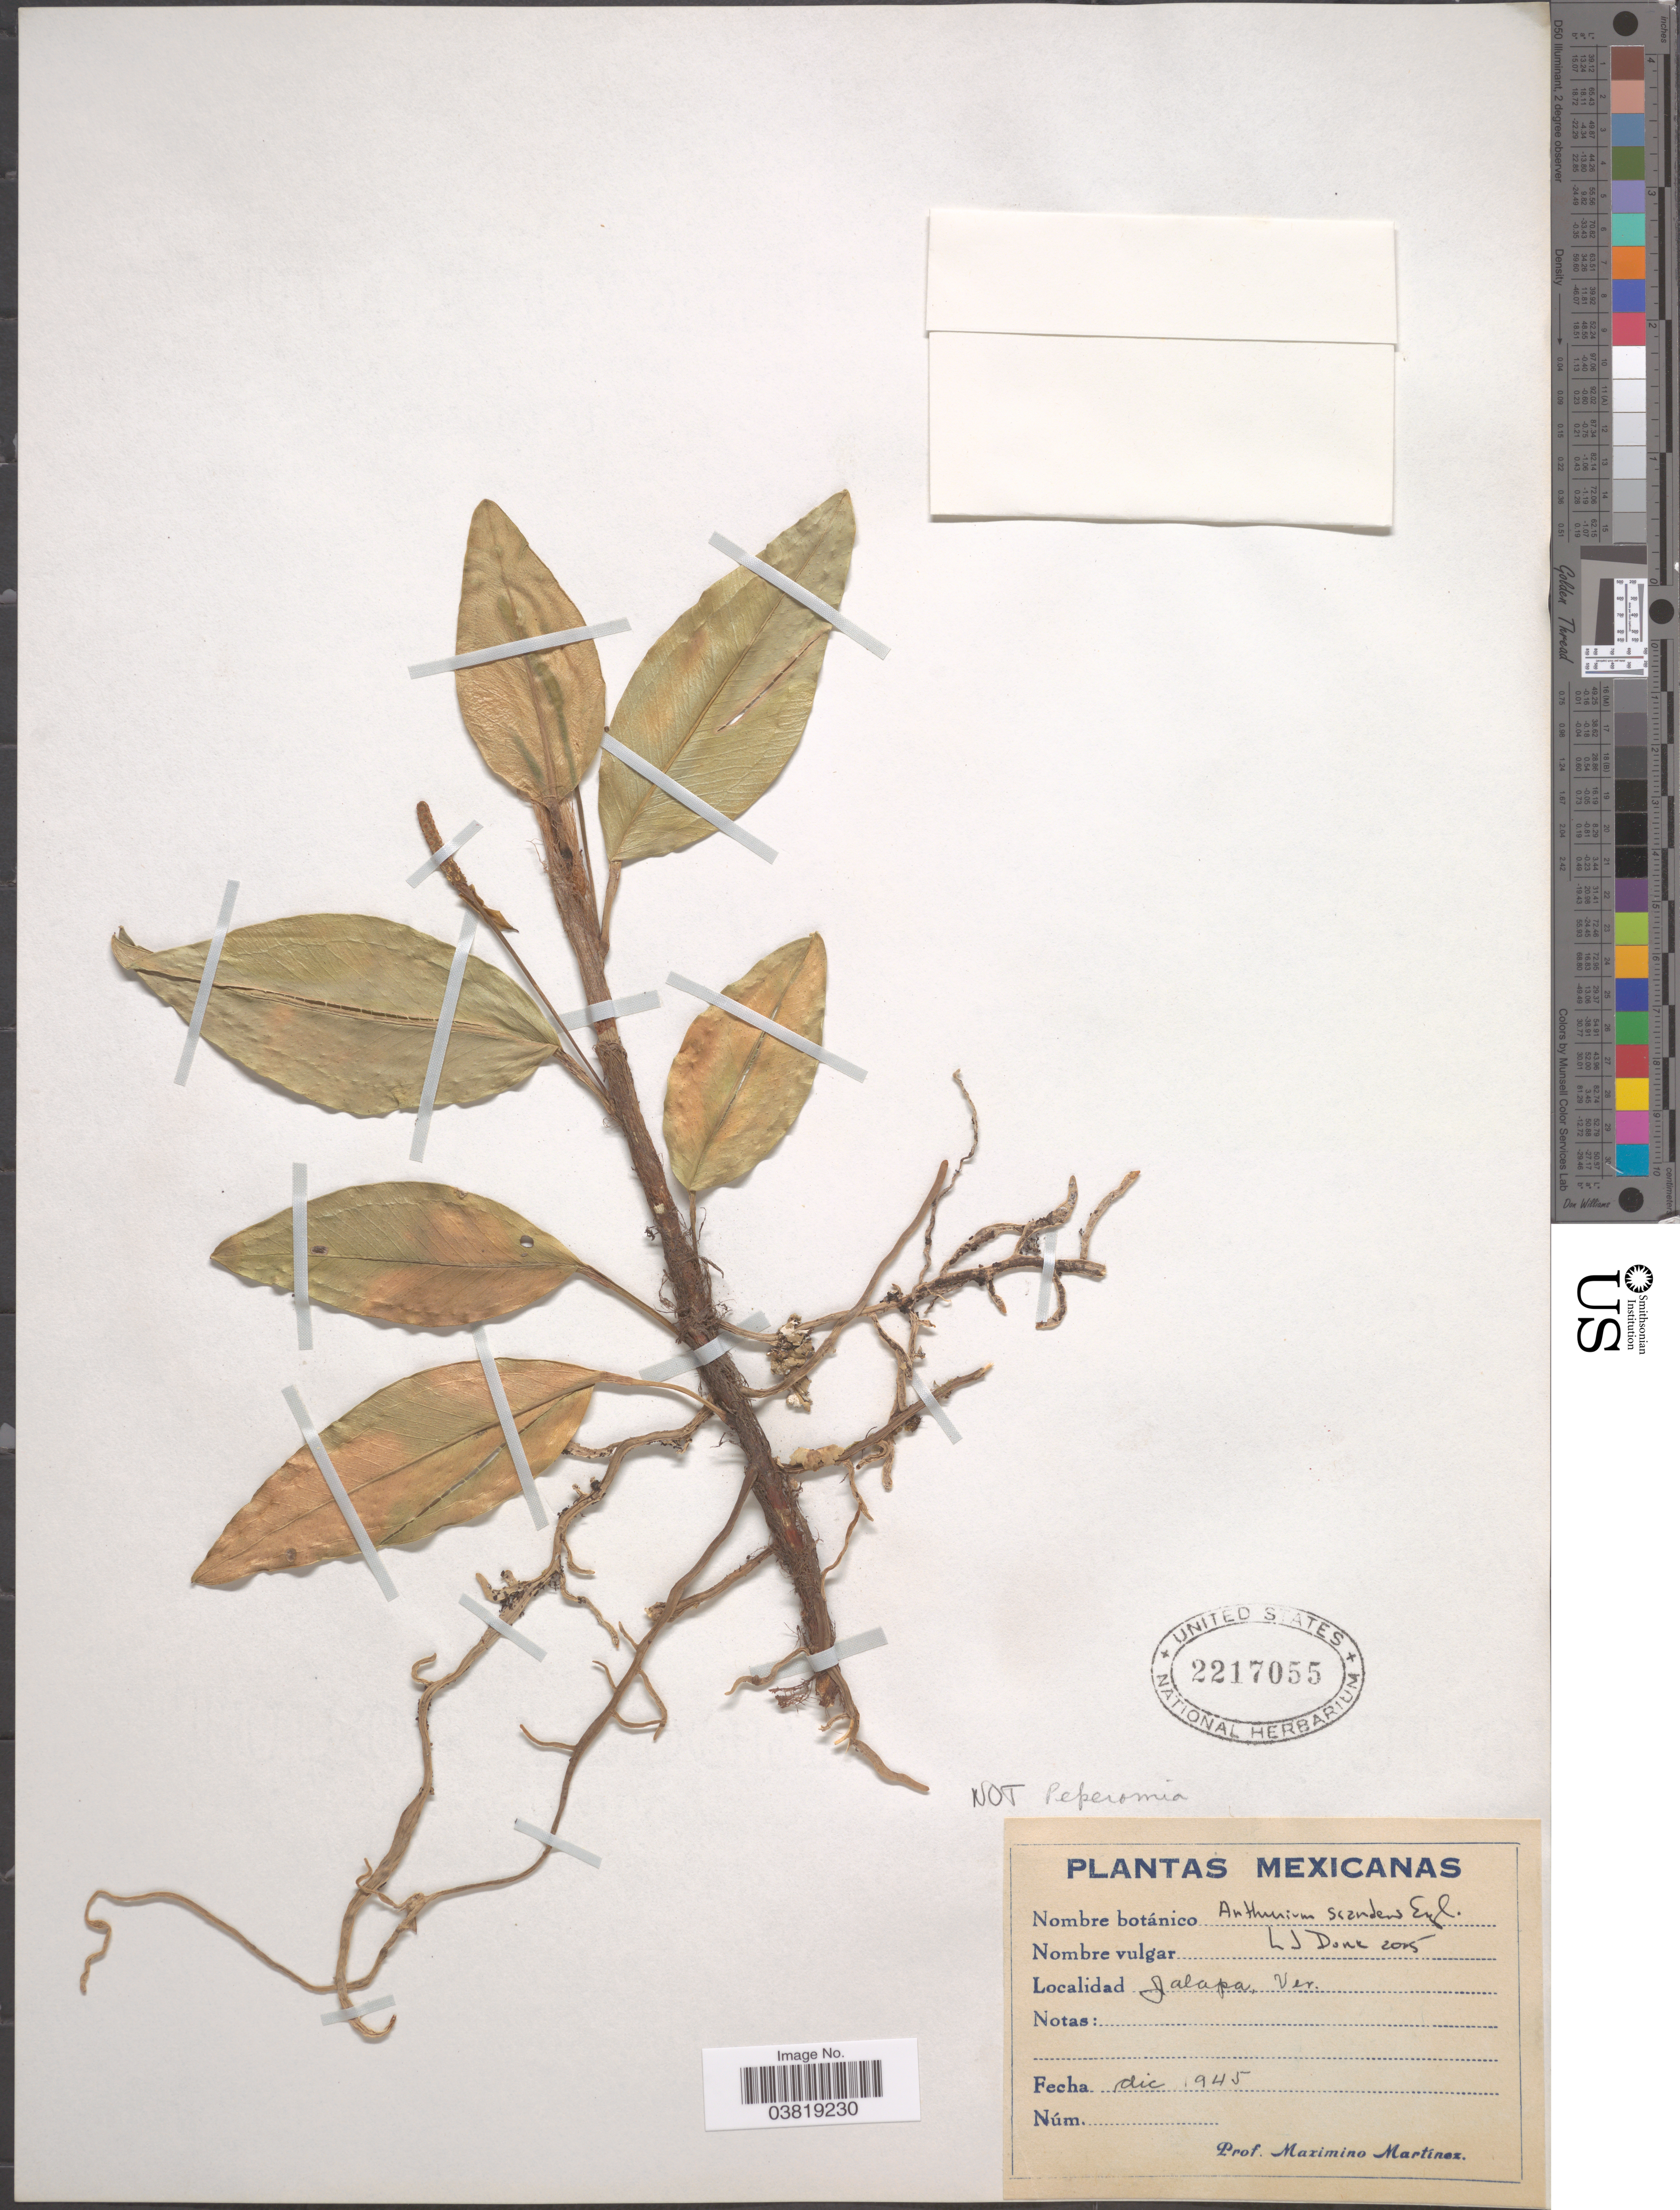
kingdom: Plantae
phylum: Tracheophyta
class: Liliopsida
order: Alismatales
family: Araceae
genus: Anthurium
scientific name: Anthurium scandens var. scandens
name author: (Aubl.) Engl.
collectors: M. Martínez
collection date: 1945-12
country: Mexico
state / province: Veracruz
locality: Jalapa, Ver.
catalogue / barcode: US 2217055